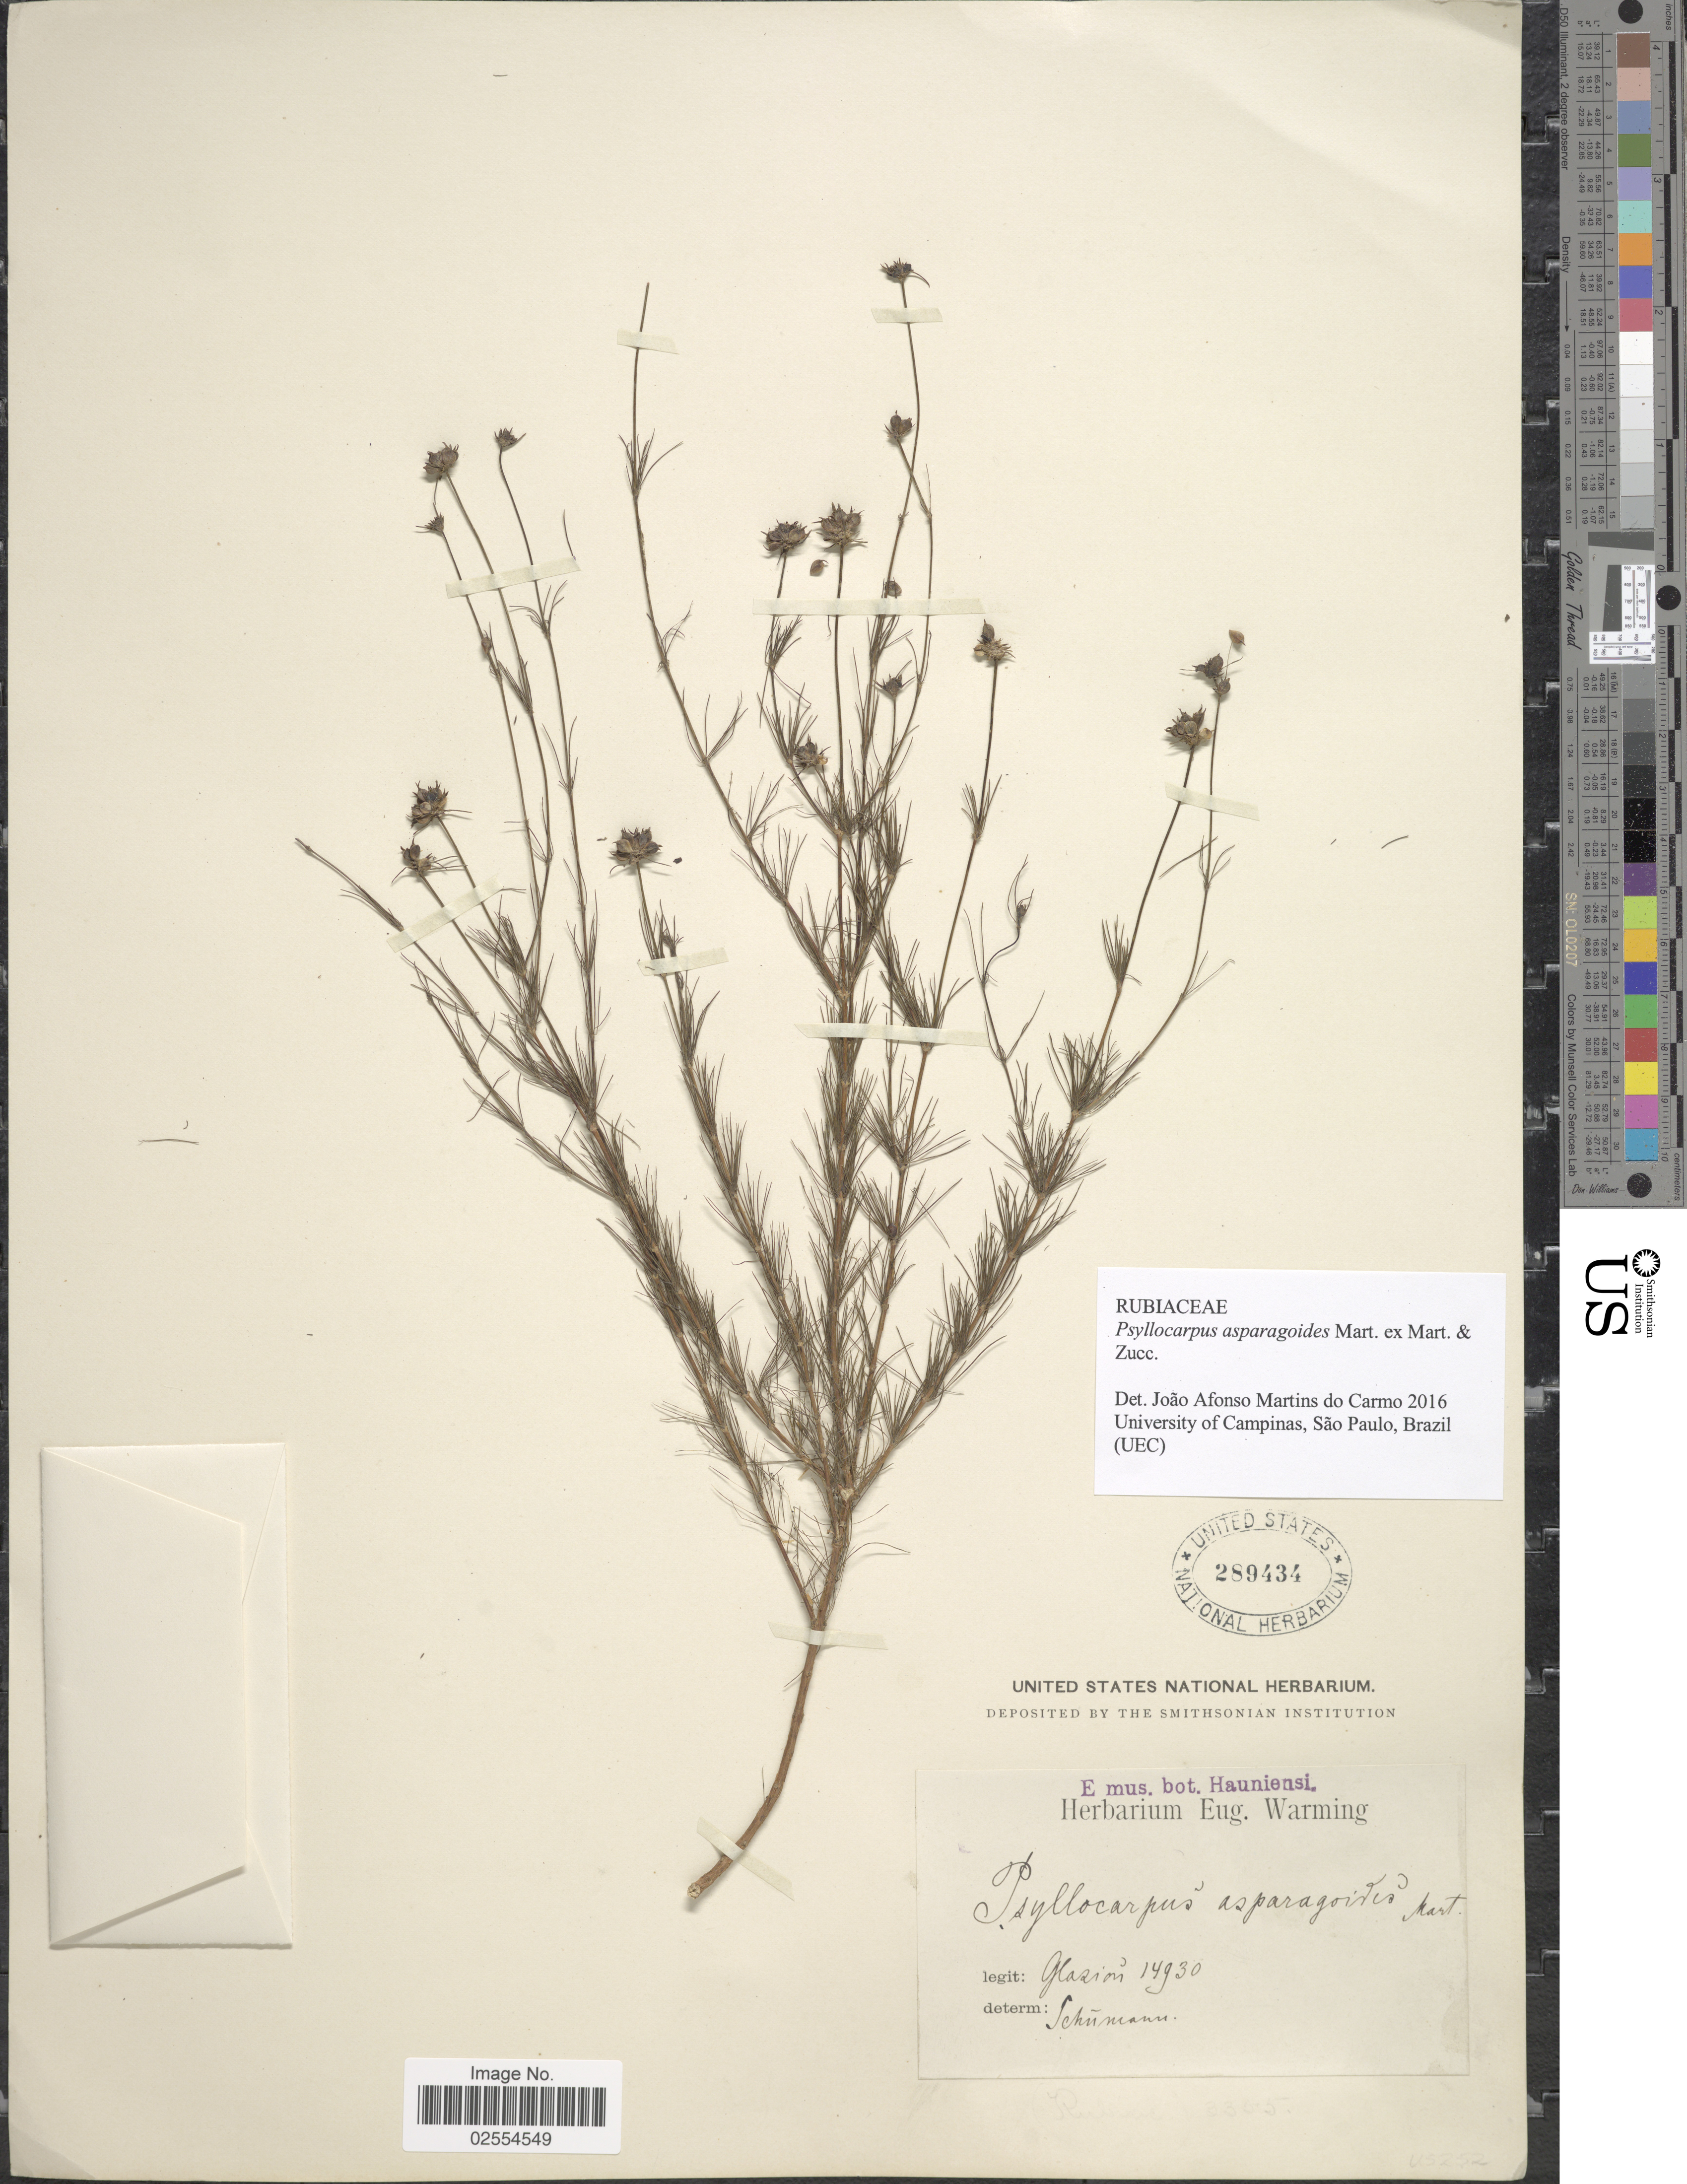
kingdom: Plantae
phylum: Tracheophyta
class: Magnoliopsida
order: Gentianales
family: Rubiaceae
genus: Tapanhuacanga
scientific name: Tapanhuacanga asparagoides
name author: (Mart. & Zucc.) P.L.R. Moraes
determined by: Kirkbride, J. H.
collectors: Glaziou, --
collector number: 14930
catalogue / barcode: US 289434